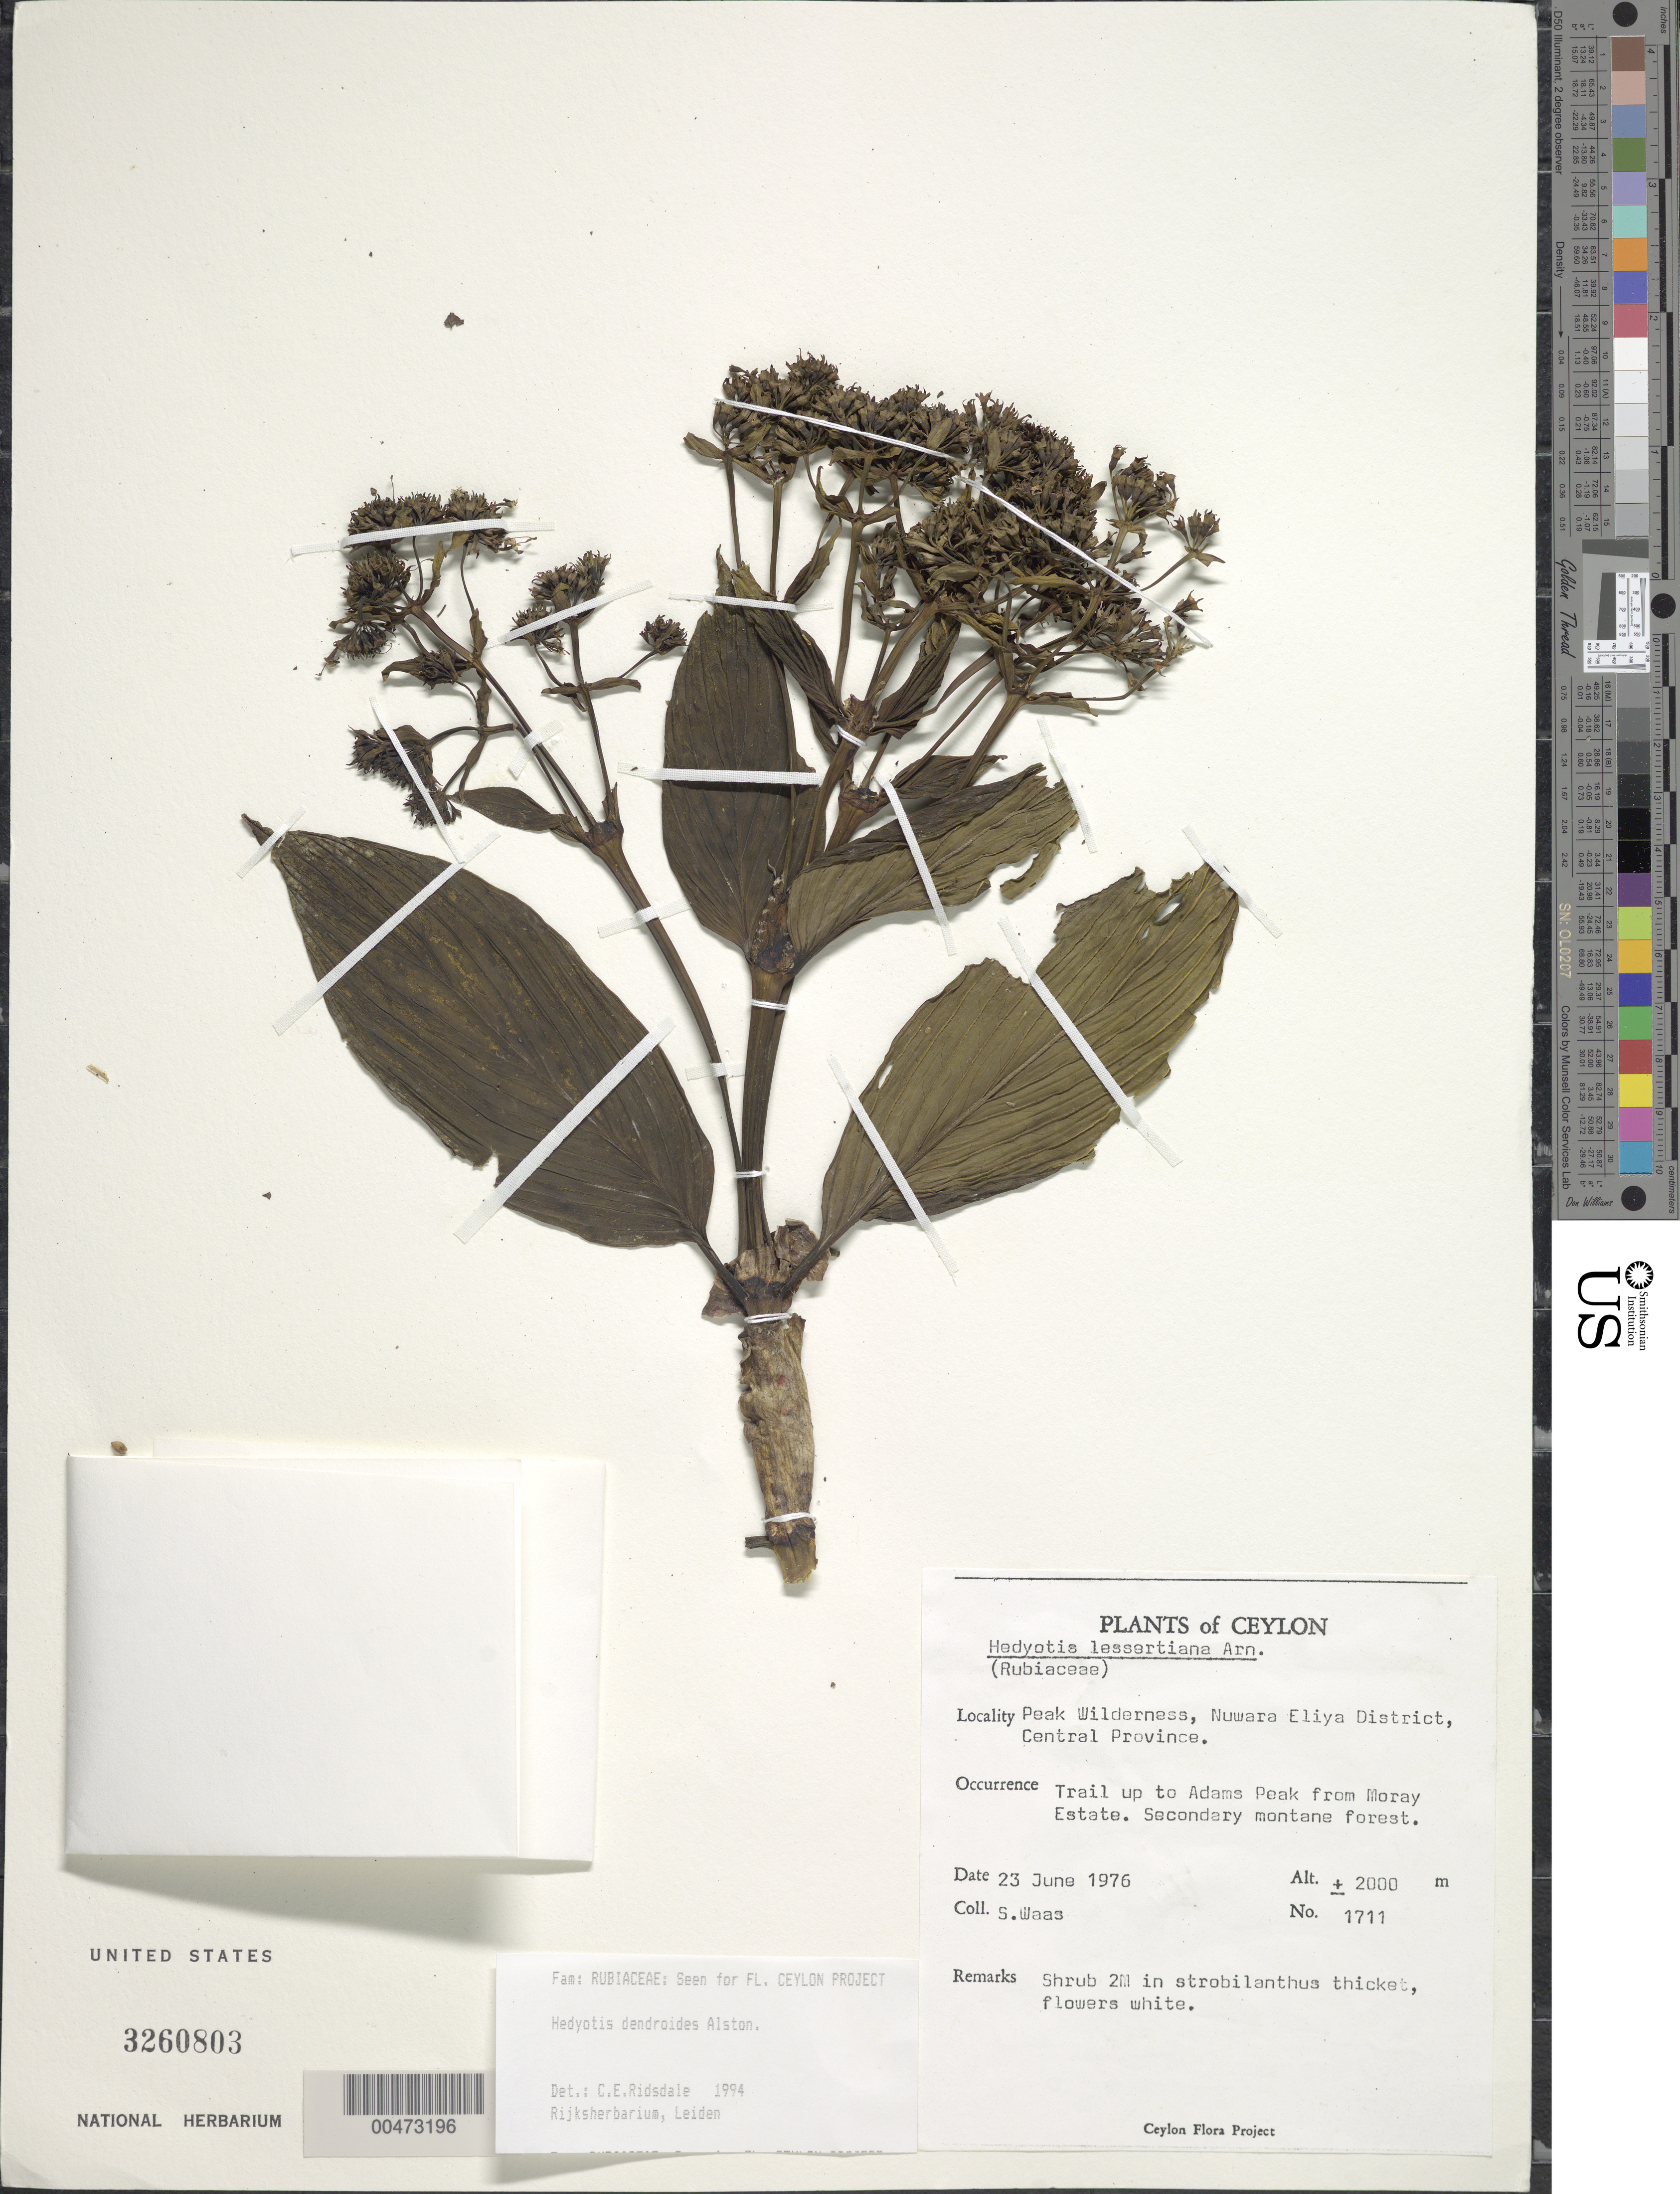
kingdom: Plantae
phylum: Tracheophyta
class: Magnoliopsida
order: Gentianales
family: Rubiaceae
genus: Hedyotis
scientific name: Hedyotis dendroides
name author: Alston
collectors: S. Waas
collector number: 1711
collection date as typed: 23 Jun 1976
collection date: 1976-06-23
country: Sri Lanka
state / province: Central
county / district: Nuwara Eliya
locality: Peak Wilderness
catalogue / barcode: US 3260803